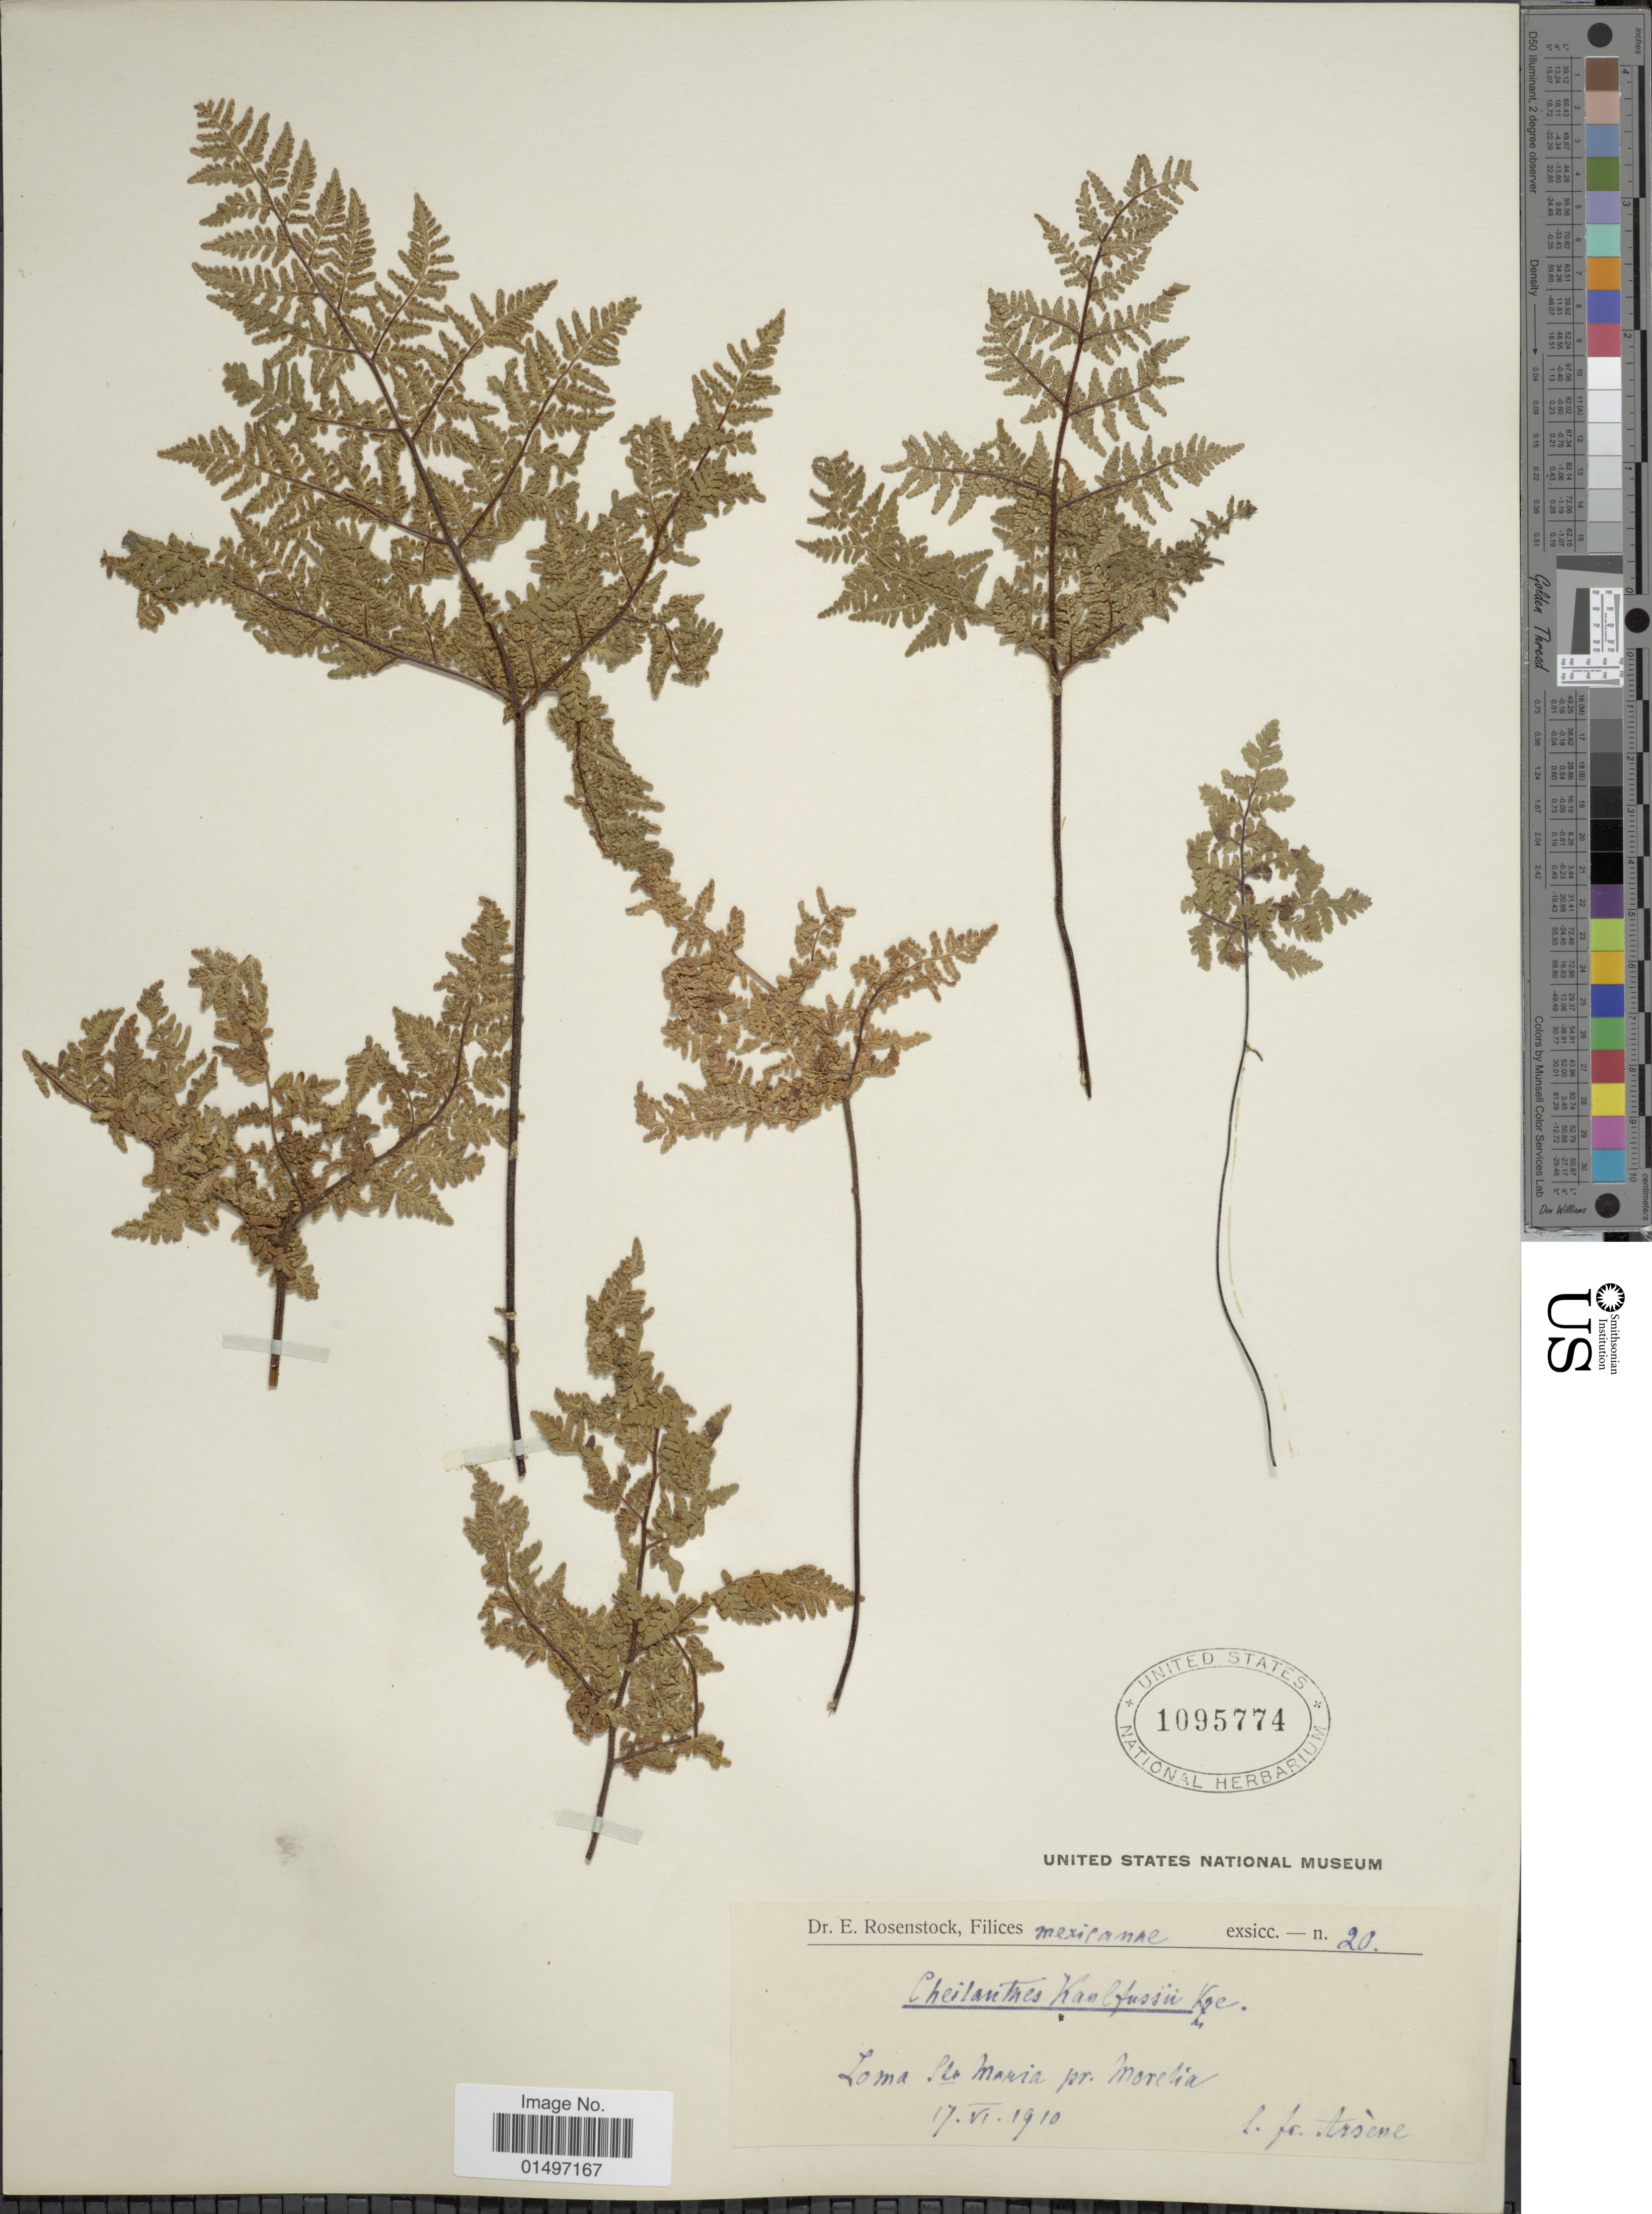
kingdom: Plantae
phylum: Tracheophyta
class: Polypodiopsida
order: Polypodiales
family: Pteridaceae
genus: Gaga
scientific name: Gaga kaulfussii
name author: (Kunze) Fay W. Li & Windham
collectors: Bro. G. Arsène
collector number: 20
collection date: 1910-06-17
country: Mexico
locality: Mexcanae, Loma Sta Maria pr. Morelia.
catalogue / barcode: US 1095774